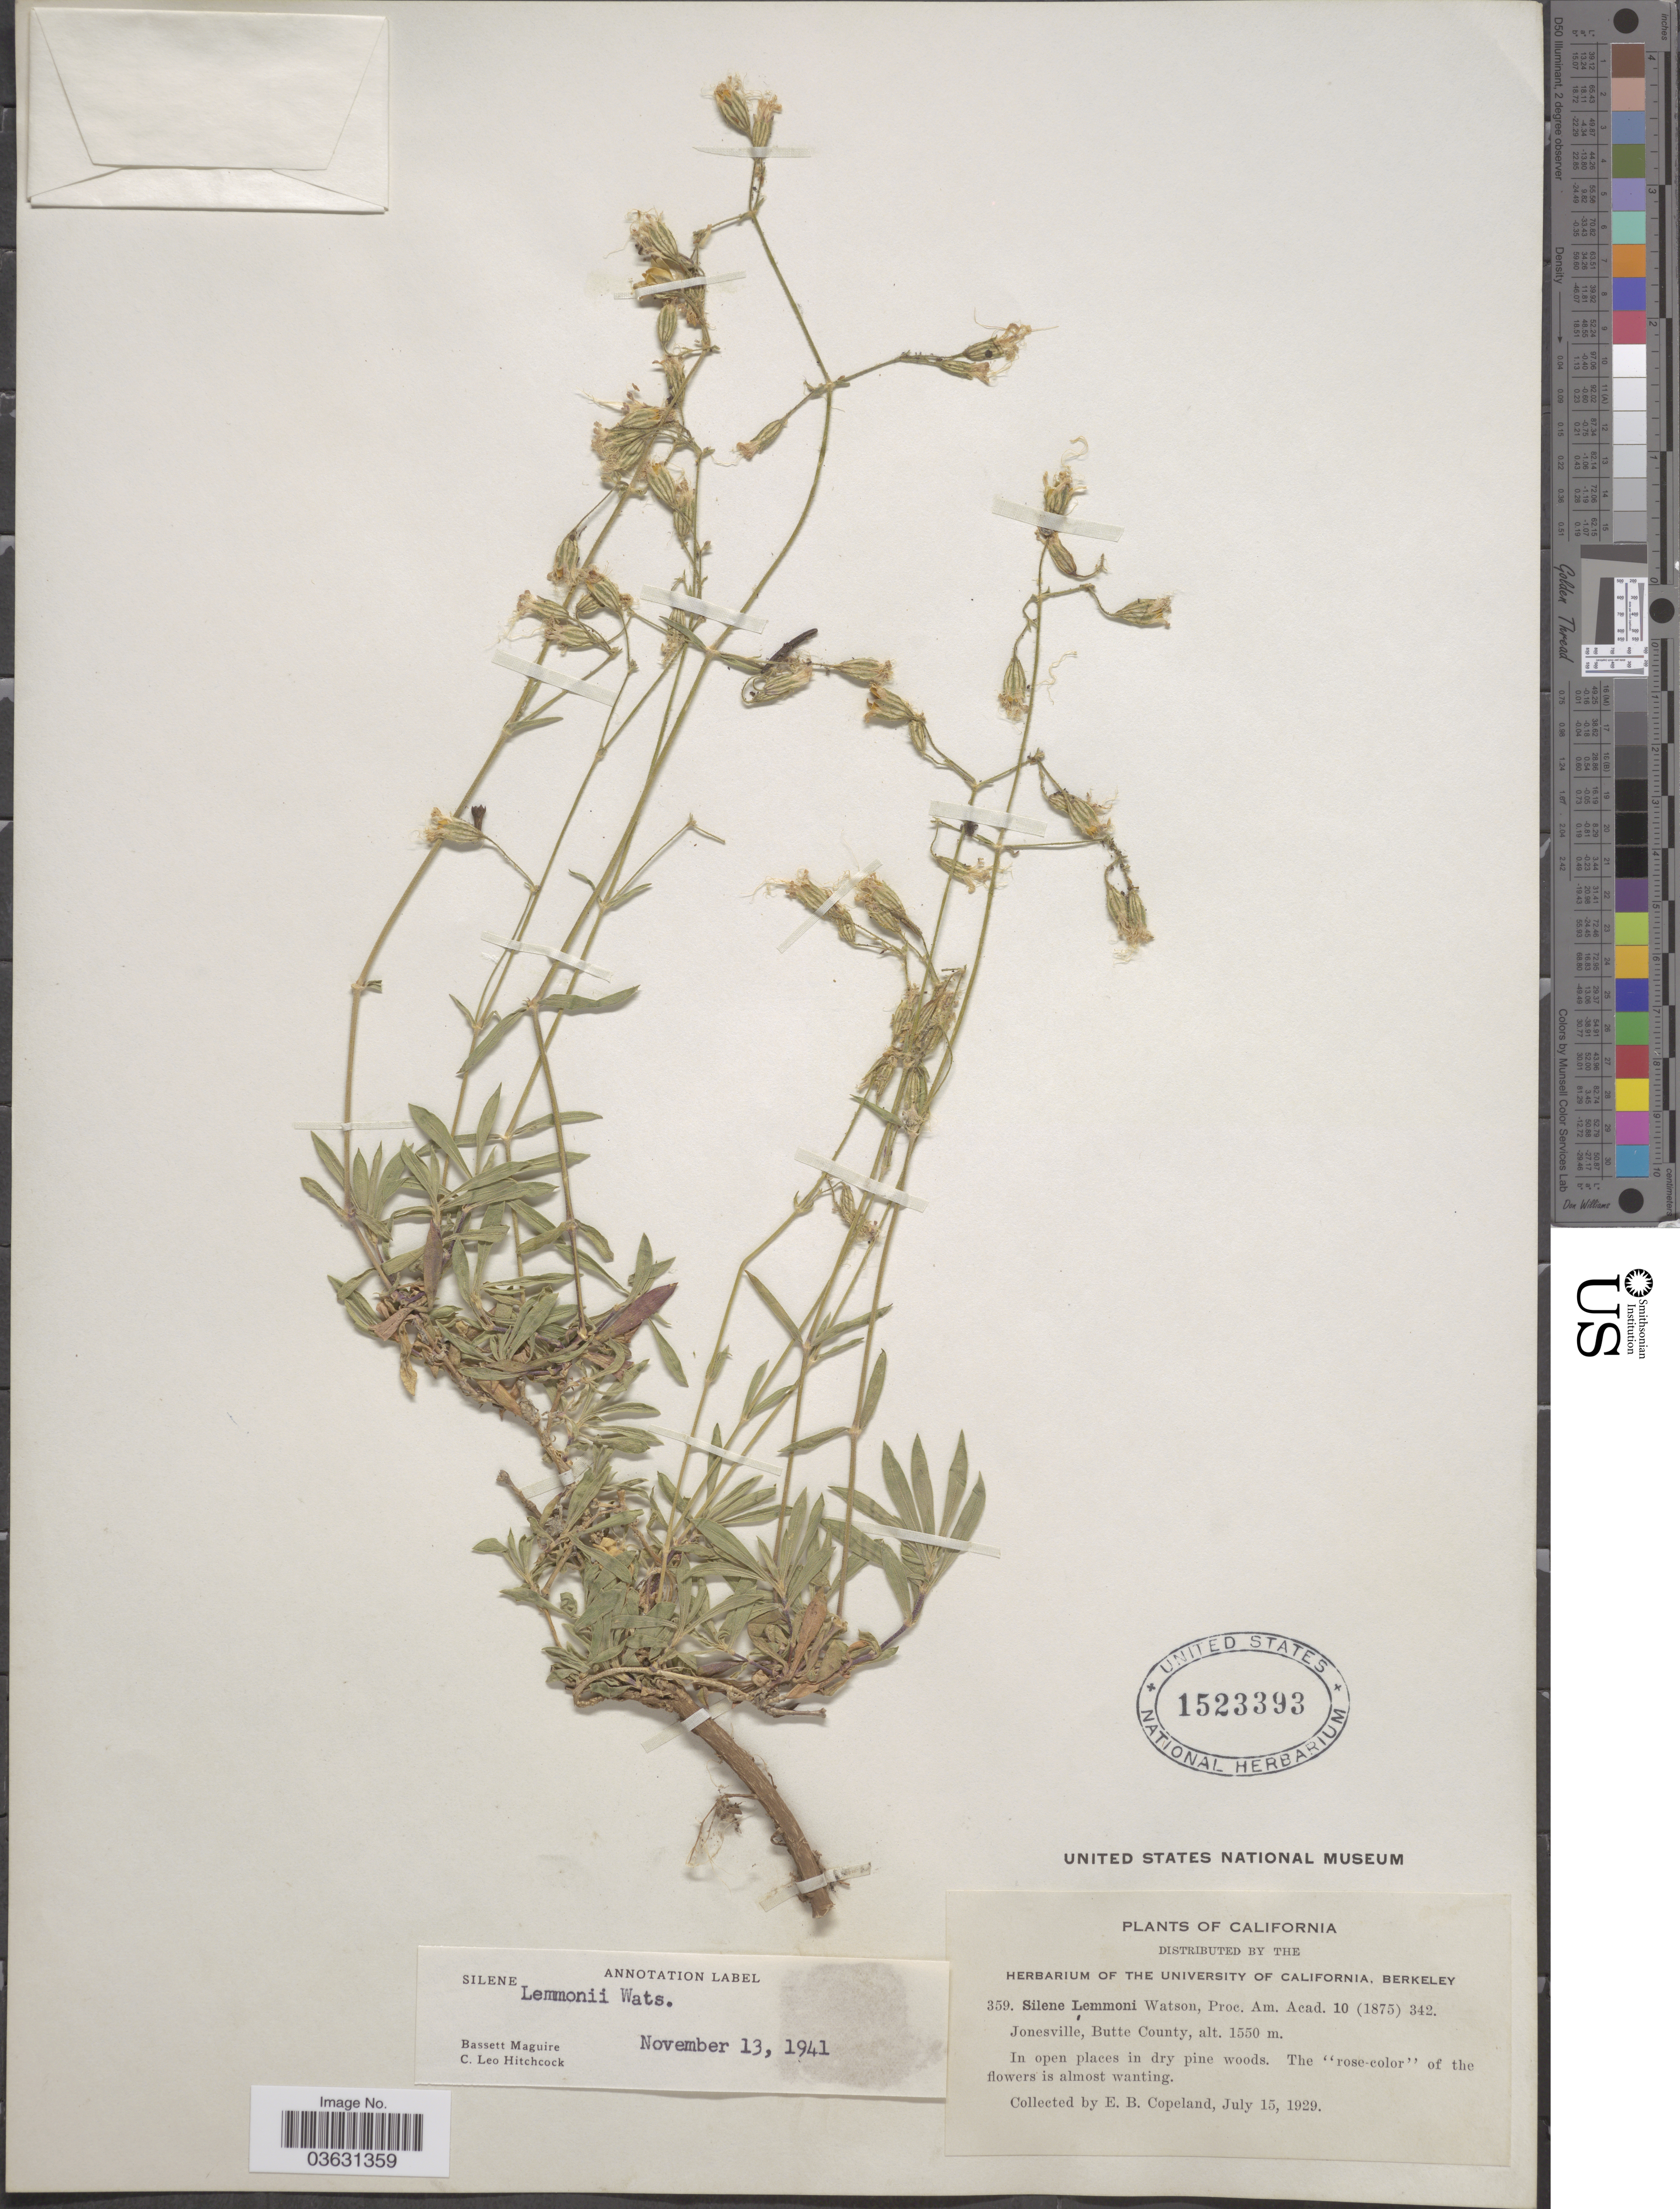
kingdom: Plantae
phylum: Tracheophyta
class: Magnoliopsida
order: Caryophyllales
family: Caryophyllaceae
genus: Silene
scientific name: Silene lemmonii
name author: S. Watson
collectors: E. B. Copeland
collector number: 359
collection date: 1929-07-15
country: United States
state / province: California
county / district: Butte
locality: Jonesville, Butte County.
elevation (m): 1550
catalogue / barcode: US 1523393